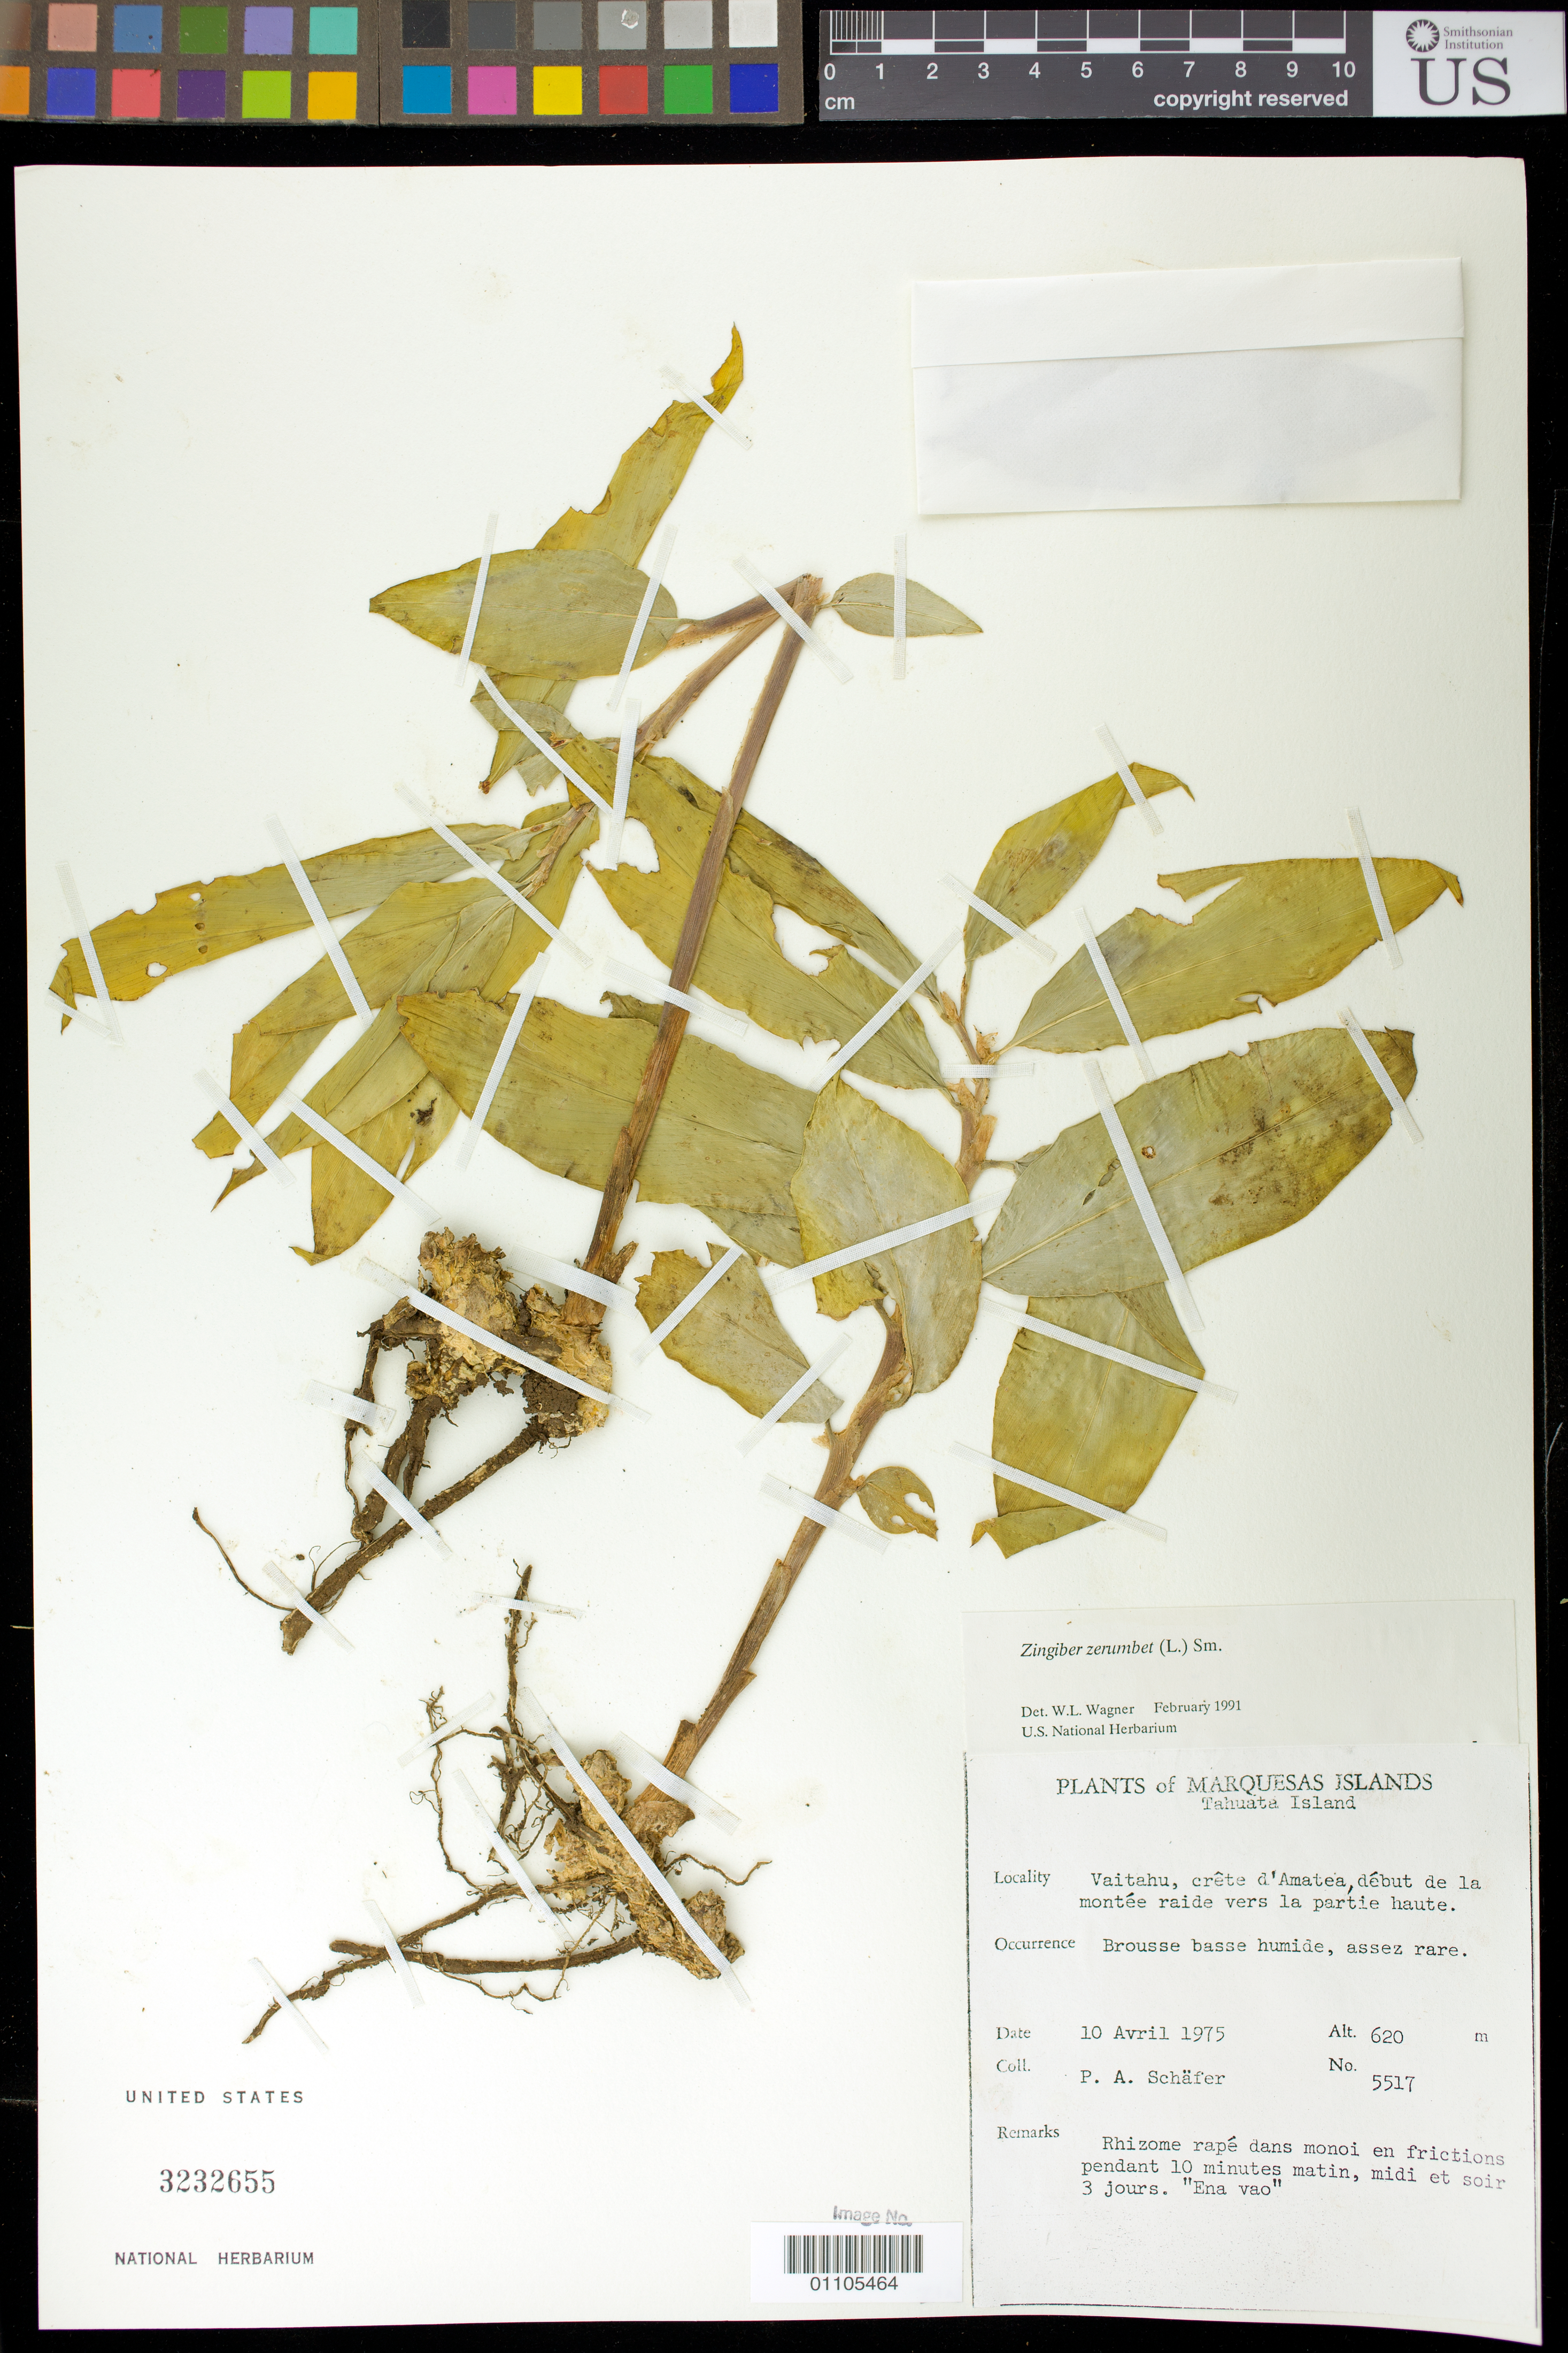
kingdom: Plantae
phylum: Tracheophyta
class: Liliopsida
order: Zingiberales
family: Zingiberaceae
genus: Zingiber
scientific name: Zingiber zerumbet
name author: (L.) Sm.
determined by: Wagner, W. L., (BOT), Smithsonian Institution - National Museum of Natural History (UNITED STATES)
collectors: P. A. Schäfer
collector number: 5517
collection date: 1975-04-10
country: French Polynesia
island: Tahuata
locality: Vaitahu, crête d'Amatea, début de la montée raide vers la partie haute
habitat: Brousse basse humide, assez rare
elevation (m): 620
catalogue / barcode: US 3232655